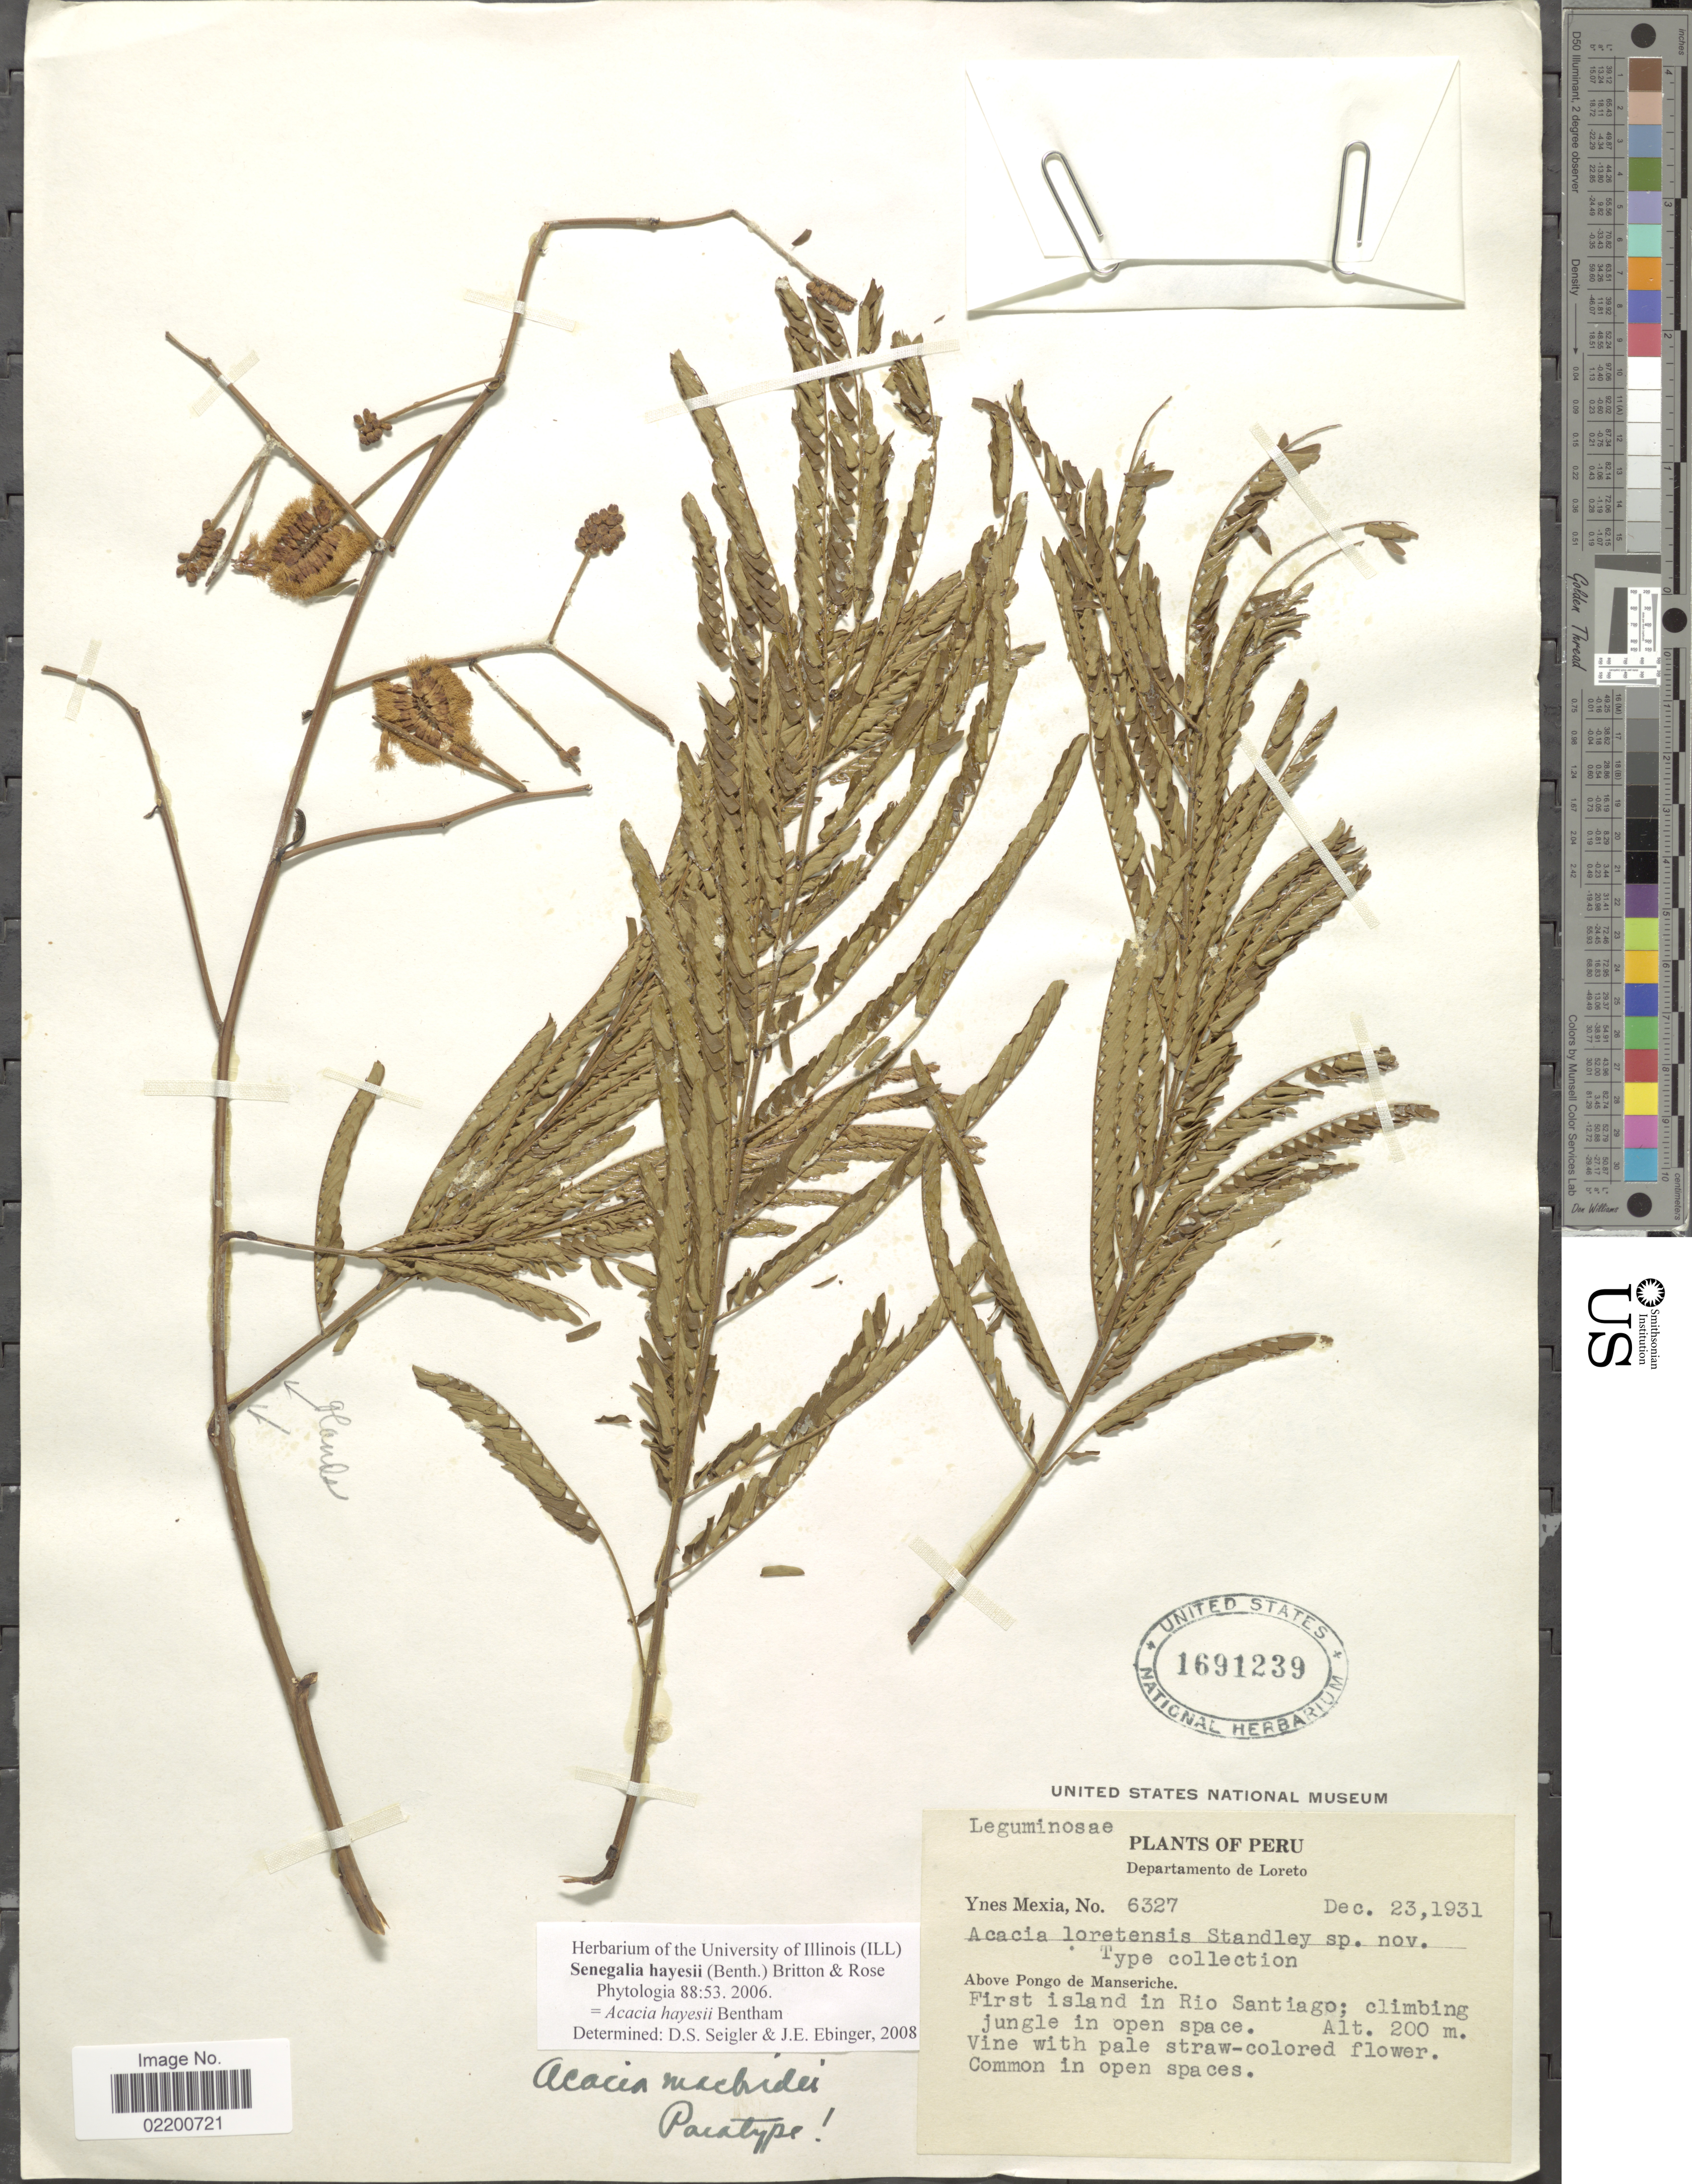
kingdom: Plantae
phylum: Tracheophyta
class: Magnoliopsida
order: Fabales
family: Fabaceae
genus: Senegalia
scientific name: Senegalia hayesii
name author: (Benth.) Britton & Rose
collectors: Y. Mexia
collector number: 6327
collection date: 1931-12-23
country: Peru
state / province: Loreto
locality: Departamento de Loreto, Above Pongo de Manseriche, First Island in Rio Santiago: climbing jungle in open space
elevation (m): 200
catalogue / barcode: US 1691239